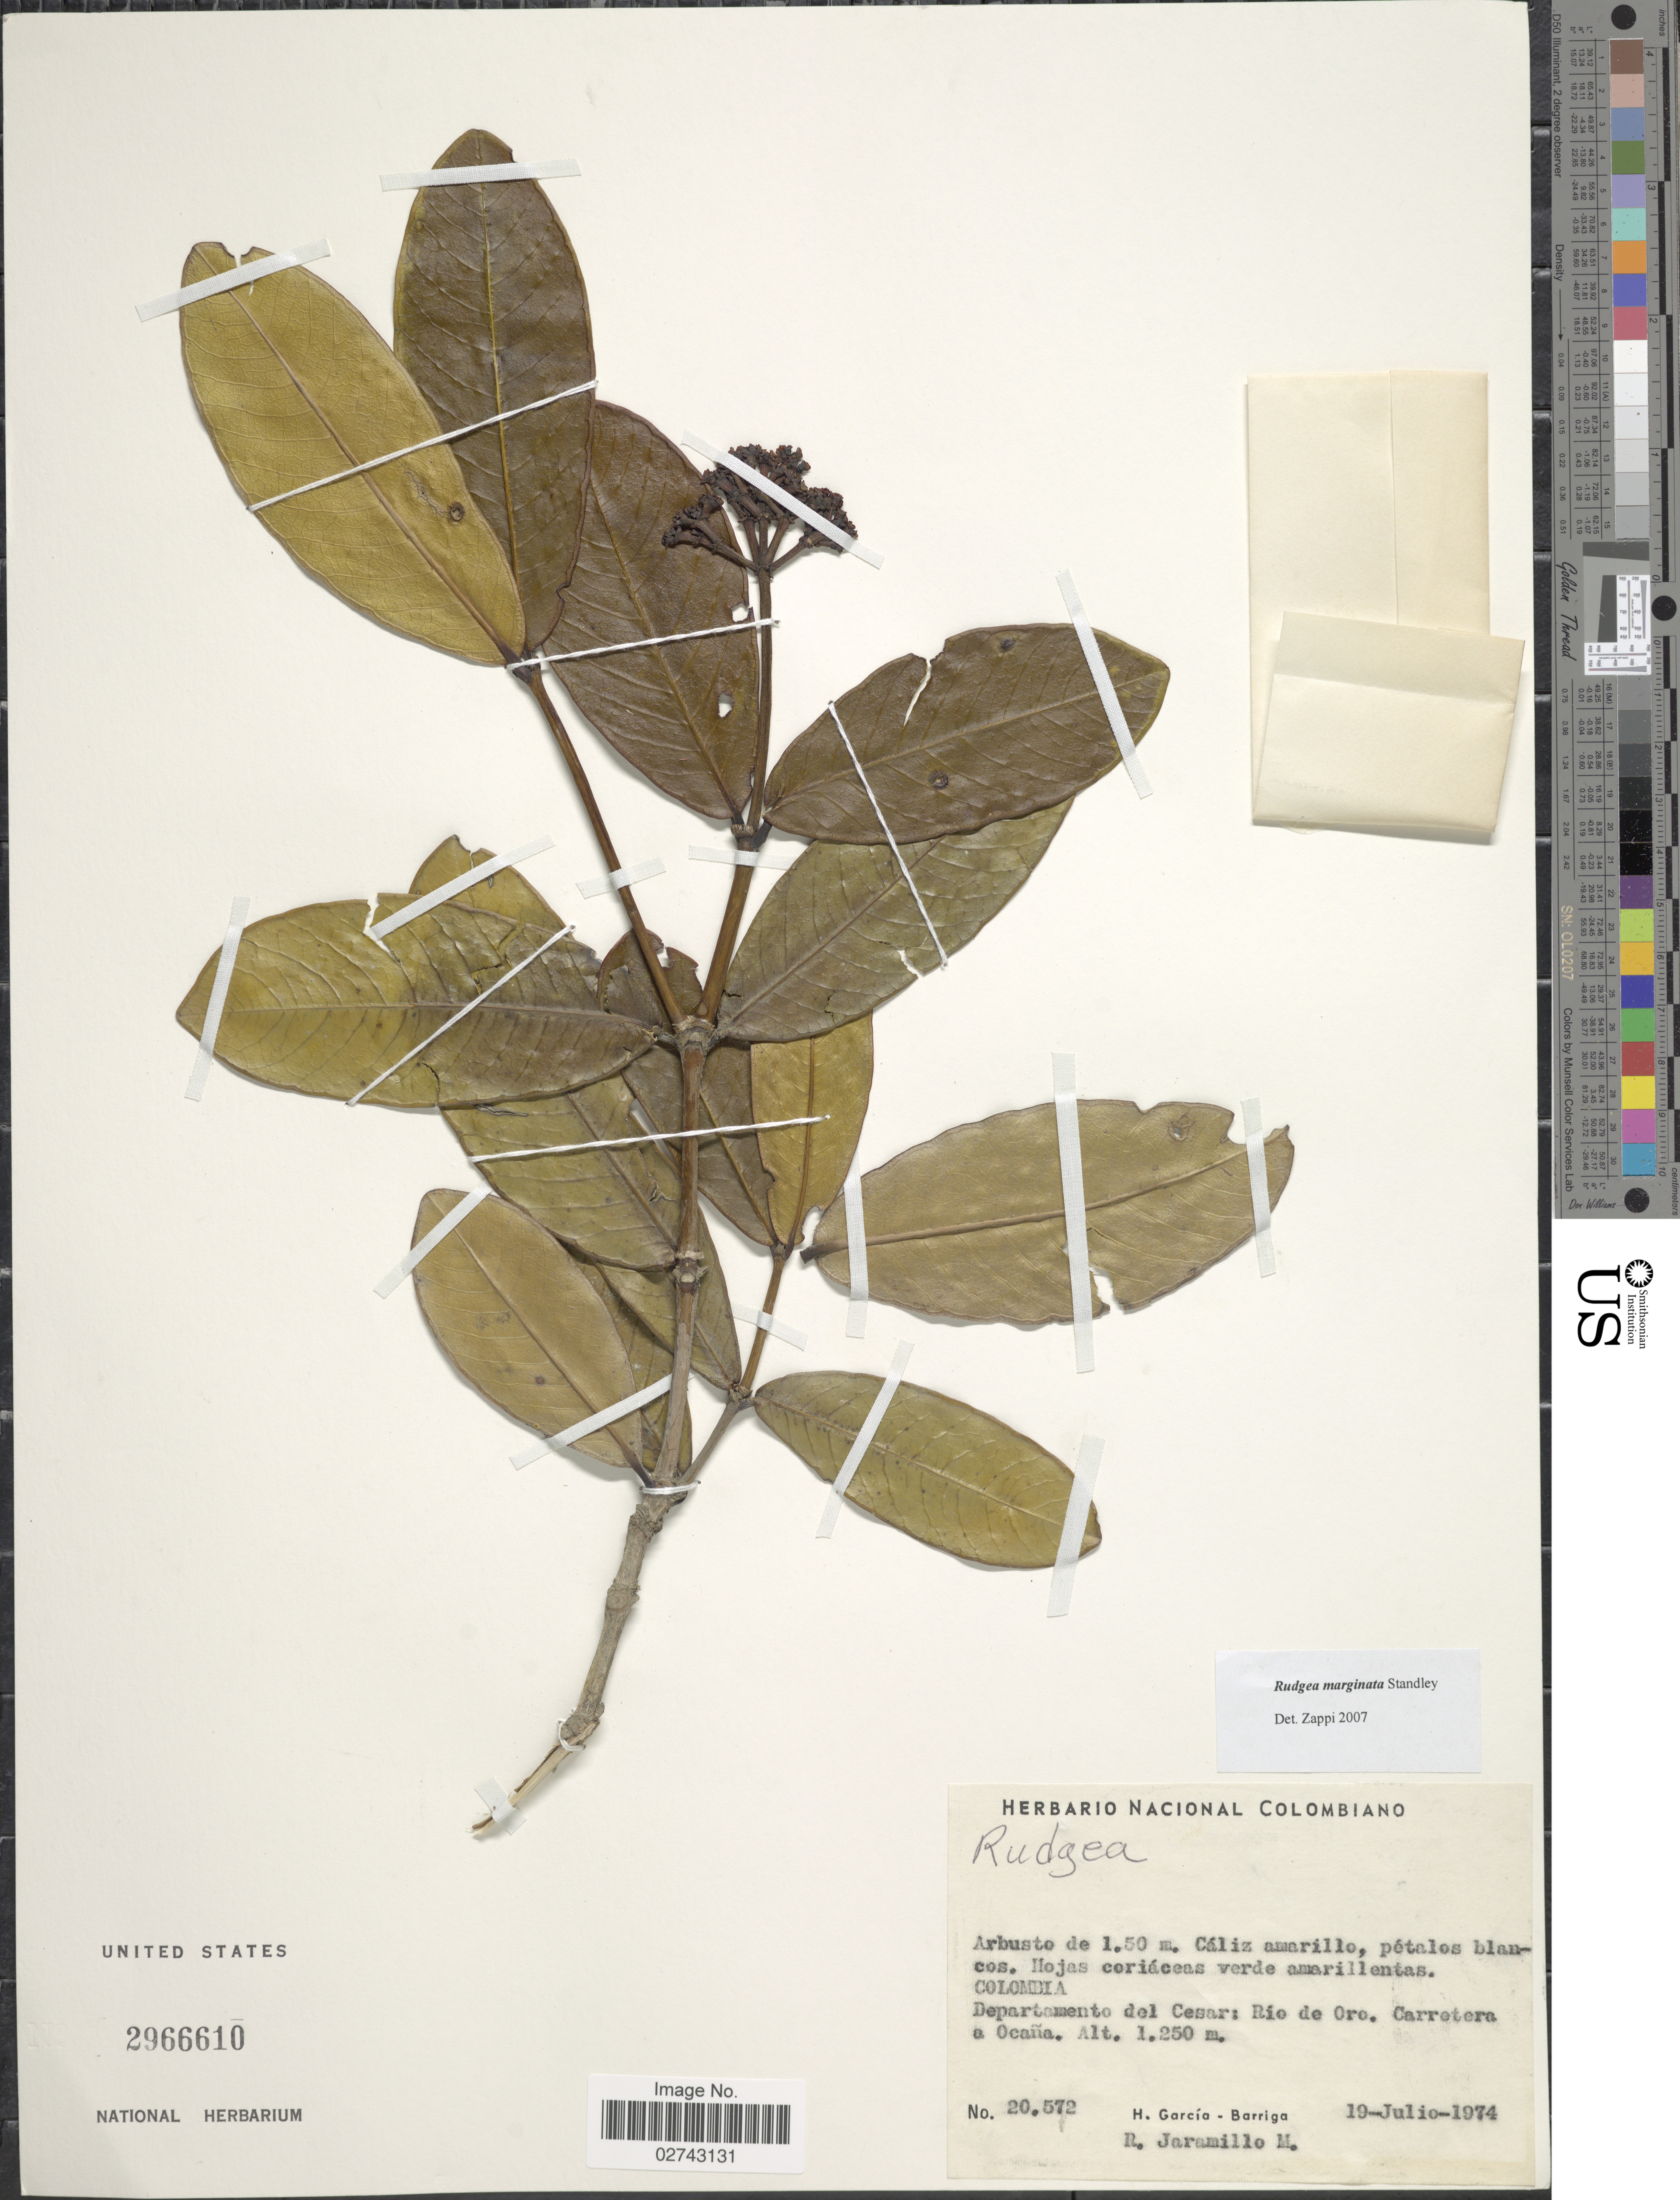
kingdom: Plantae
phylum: Tracheophyta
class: Magnoliopsida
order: Gentianales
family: Rubiaceae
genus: Rudgea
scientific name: Rudgea marginata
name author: Standl.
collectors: H. García Barriga & R. Jaramillo M.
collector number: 20572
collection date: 1974-07-19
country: Colombia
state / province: Cesar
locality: Rio de Oro. Carretera a Ocana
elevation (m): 1250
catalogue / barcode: US 2966610